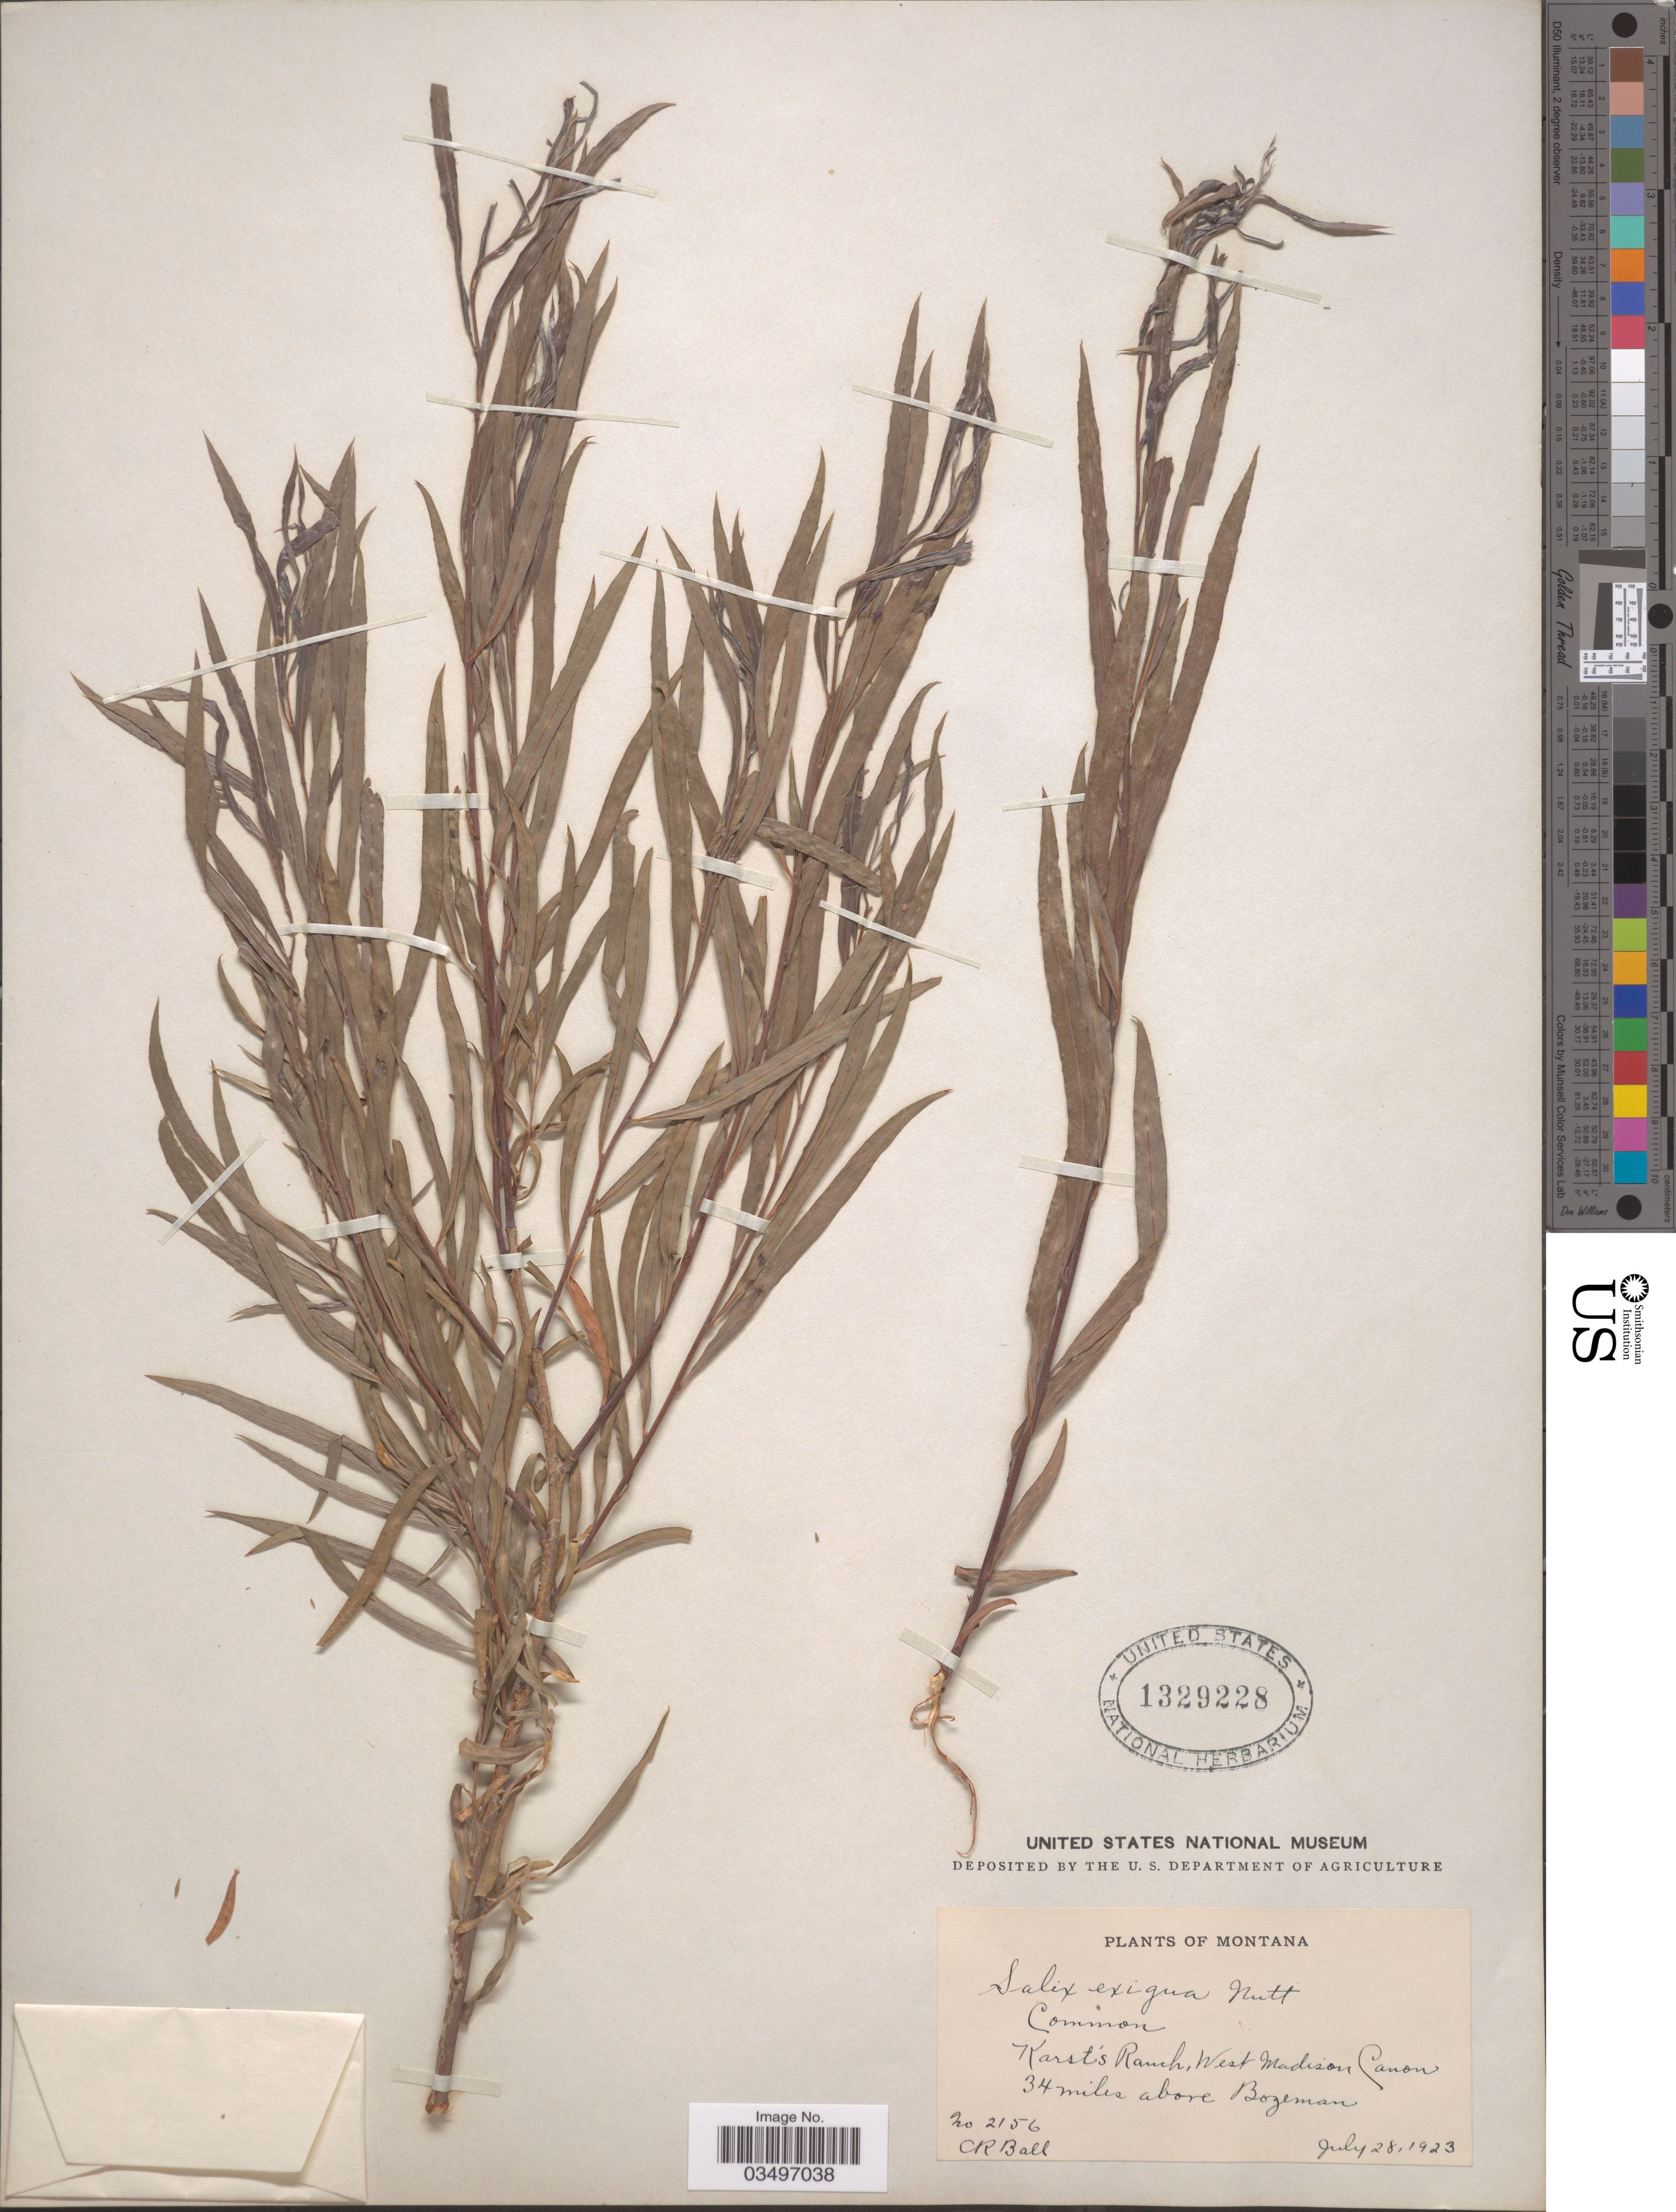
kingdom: Plantae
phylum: Tracheophyta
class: Magnoliopsida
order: Malpighiales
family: Salicaceae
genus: Salix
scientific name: Salix exigua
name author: Nutt.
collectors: C. R. Ball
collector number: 2156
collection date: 1923-07-28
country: United States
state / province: Montana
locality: Karst's ranch, West Madison Canon 34 miles above Bozeman.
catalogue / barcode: US 1329228